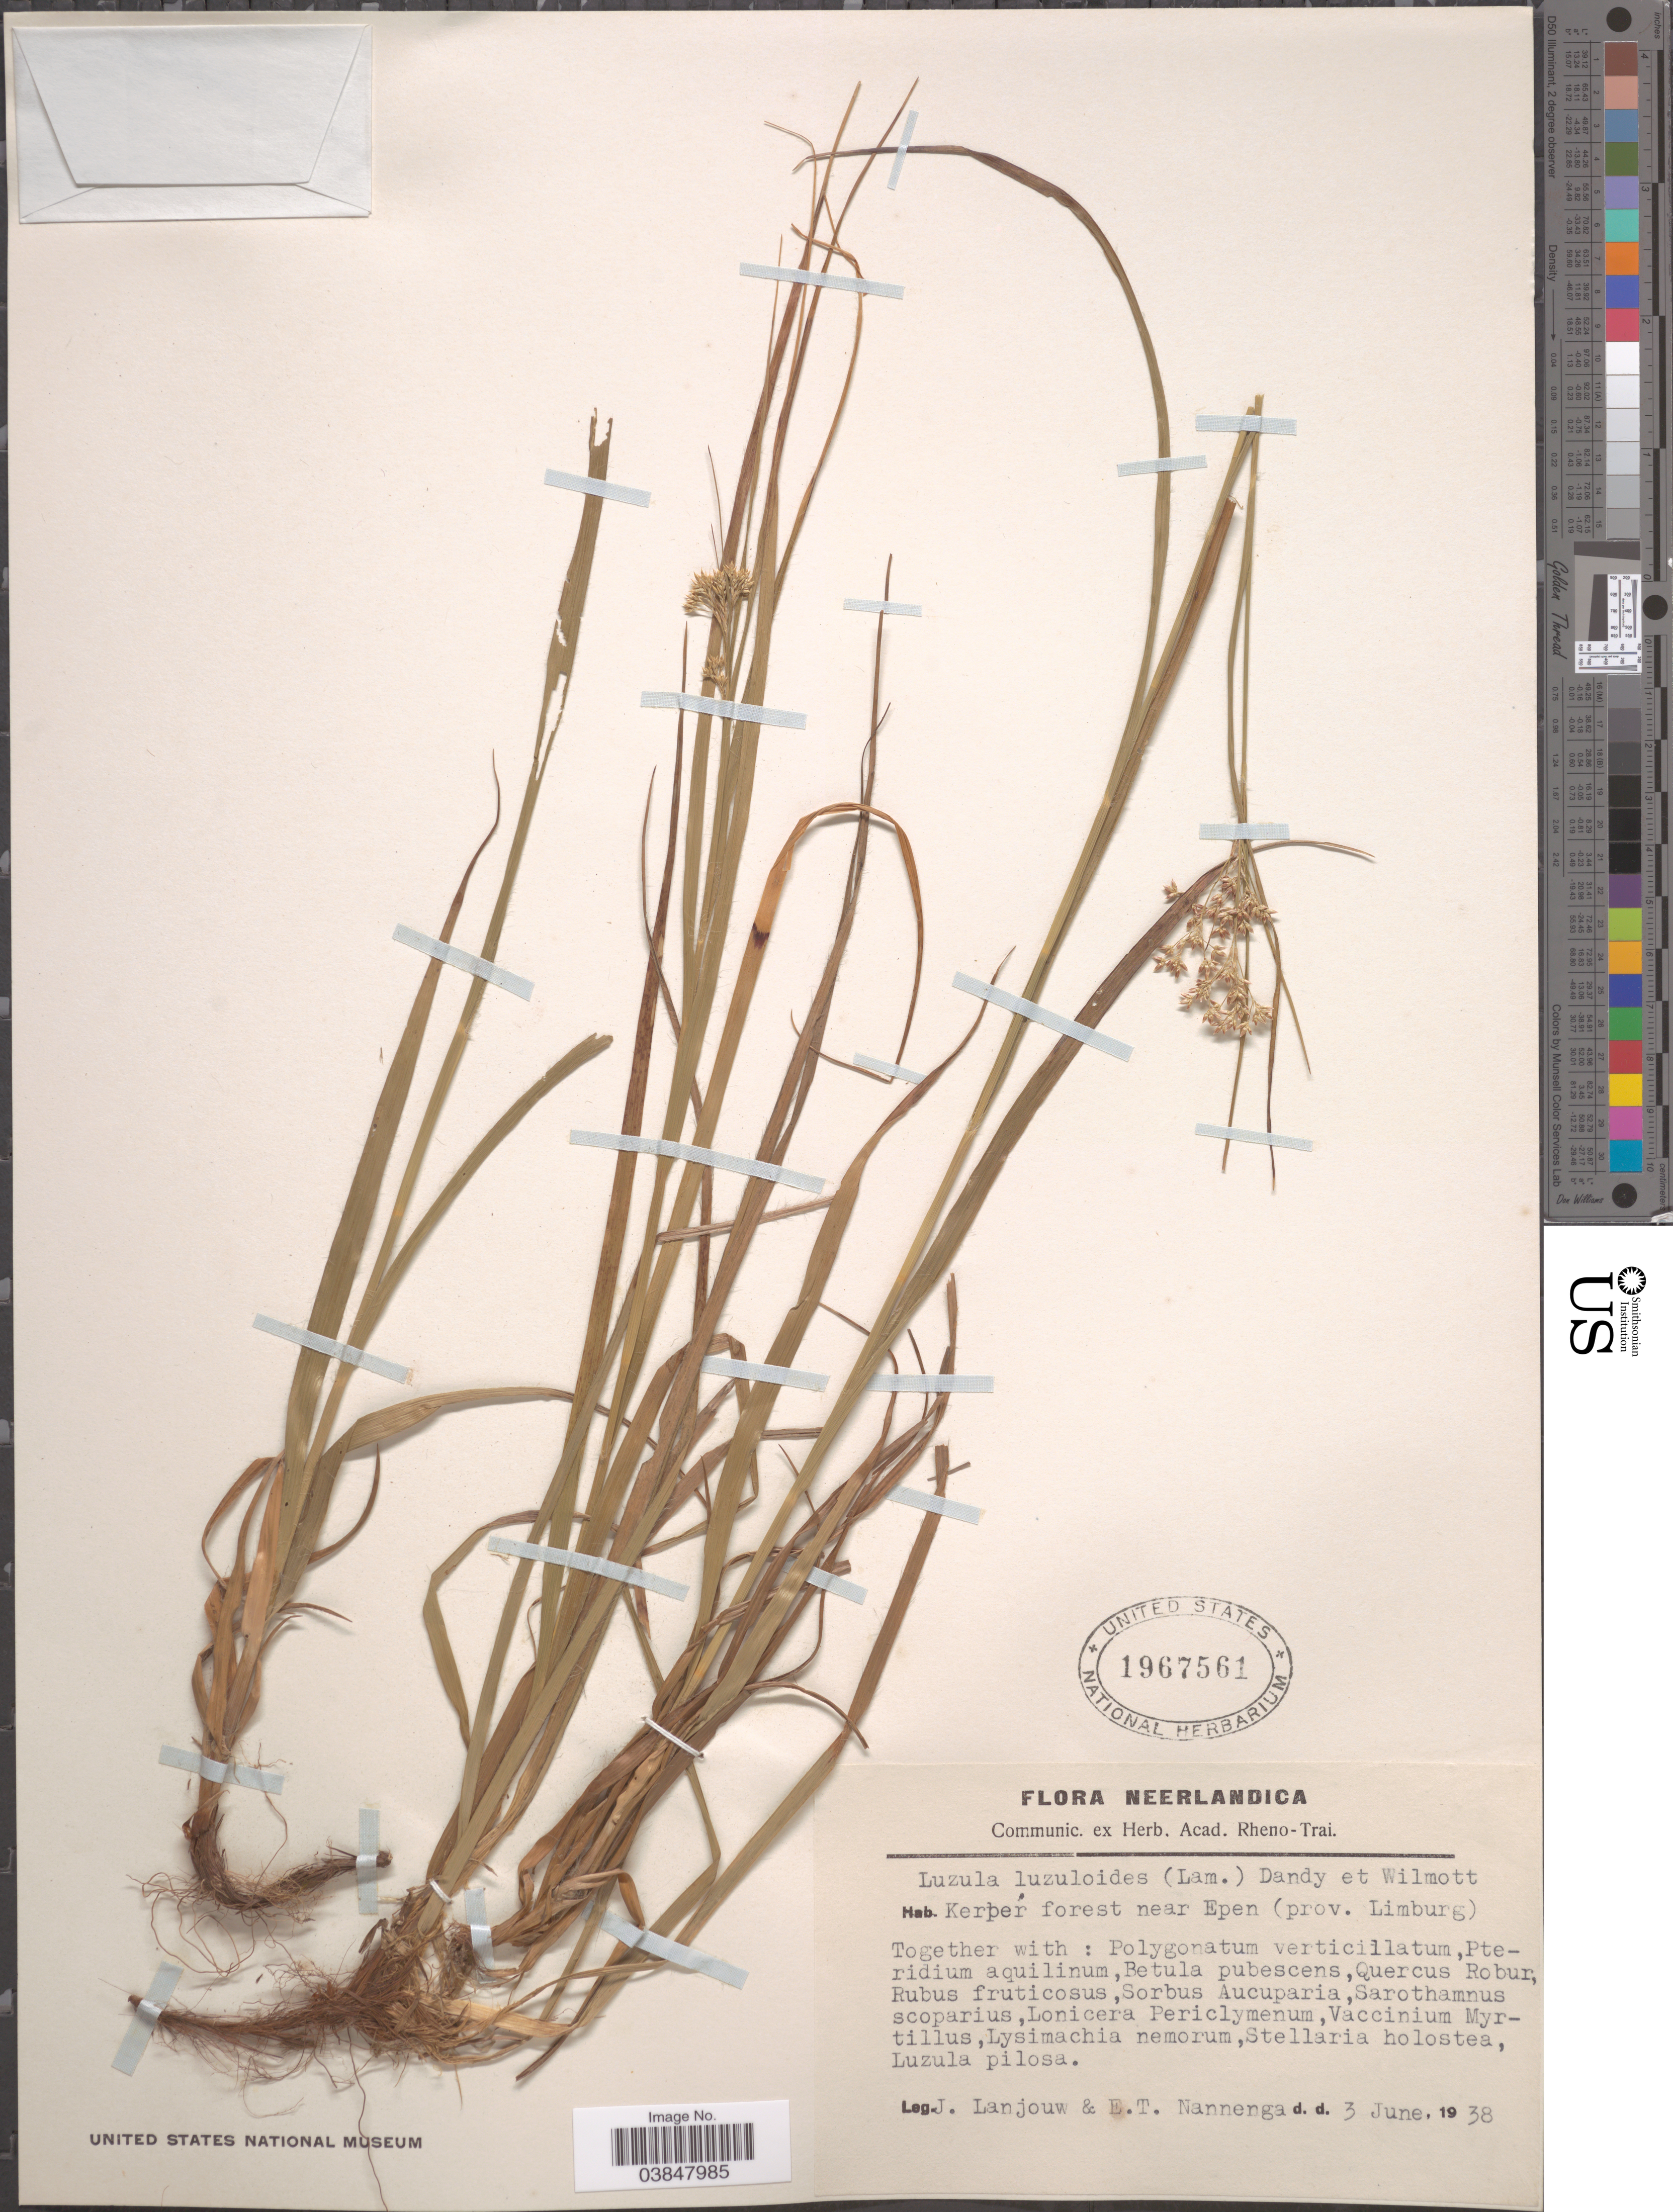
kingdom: Plantae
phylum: Tracheophyta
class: Liliopsida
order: Poales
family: Juncaceae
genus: Luzula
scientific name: Luzula luzuloides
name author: (Lam.) Dandy & Wilmott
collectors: J. Lanjouw & E. Nannenga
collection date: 1938-06-03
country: Netherlands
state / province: Limburg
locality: Kerper forest near Epen.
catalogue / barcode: US 1967561